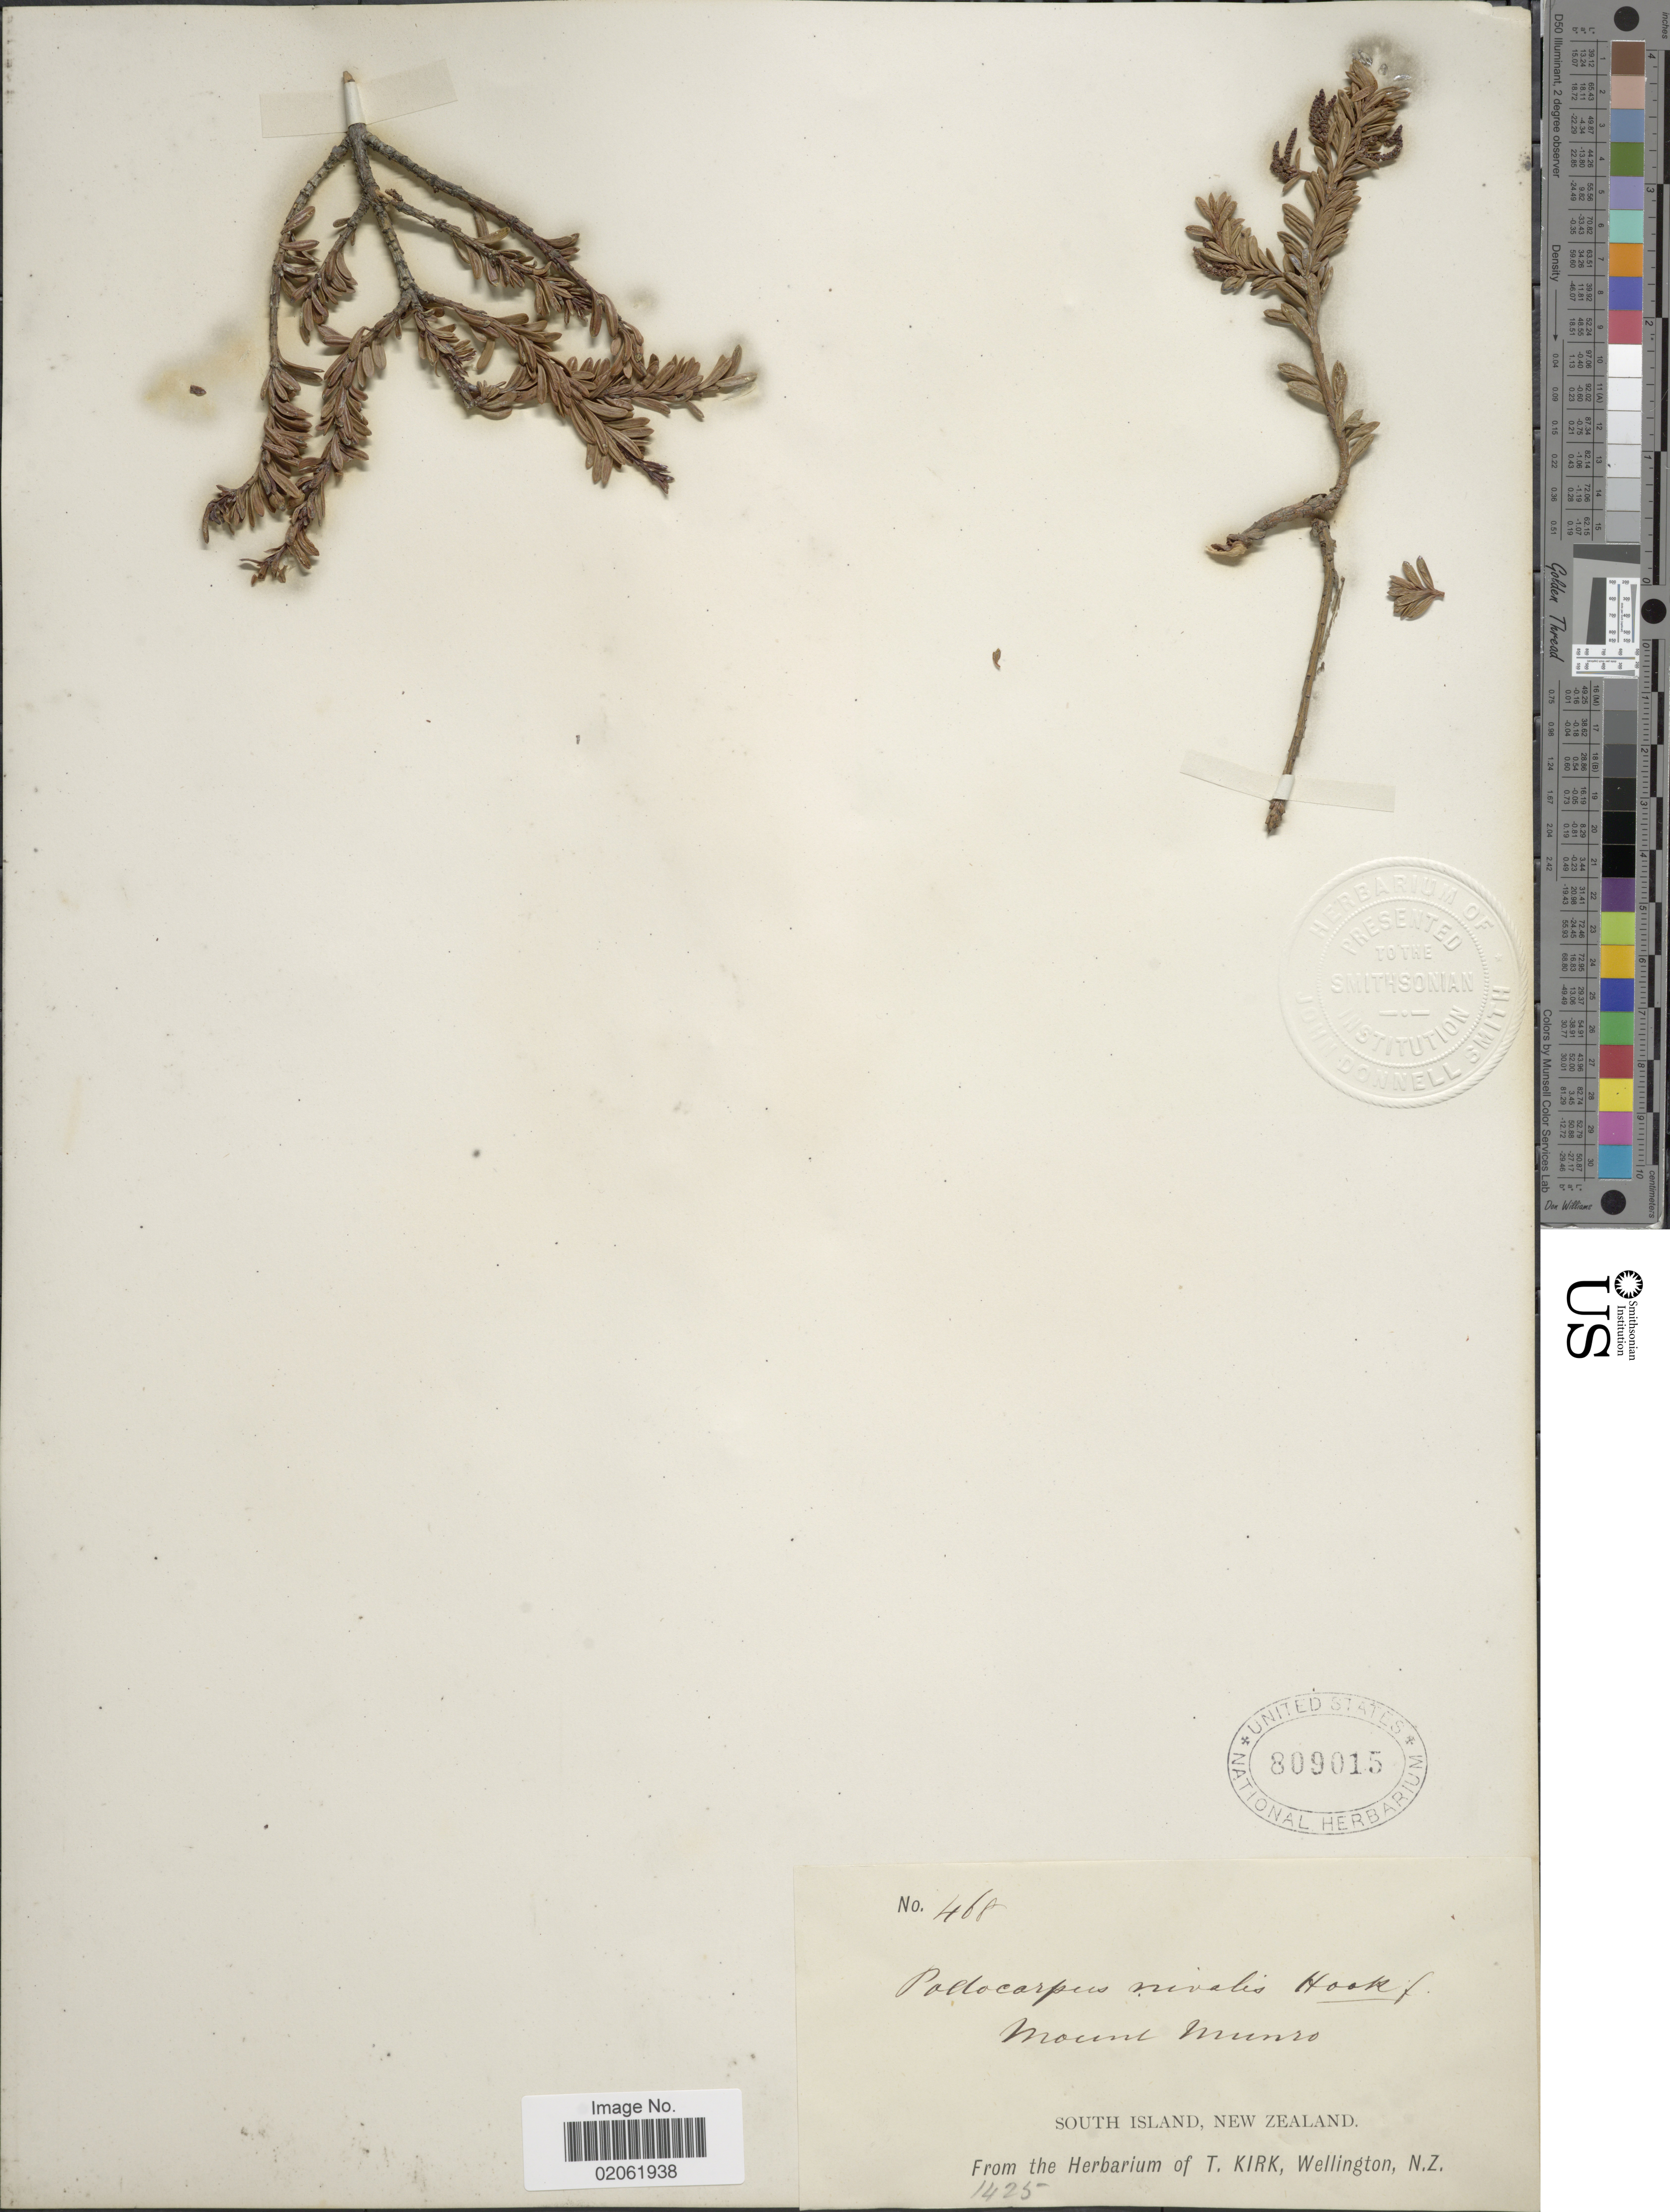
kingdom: Plantae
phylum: Tracheophyta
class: Pinopsida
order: Pinales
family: Podocarpaceae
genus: Podocarpus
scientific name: Podocarpus nivalis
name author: Hook.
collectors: ex herb. T. Kirk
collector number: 468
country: New Zealand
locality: Mount Munro, South Island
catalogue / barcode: US 809015